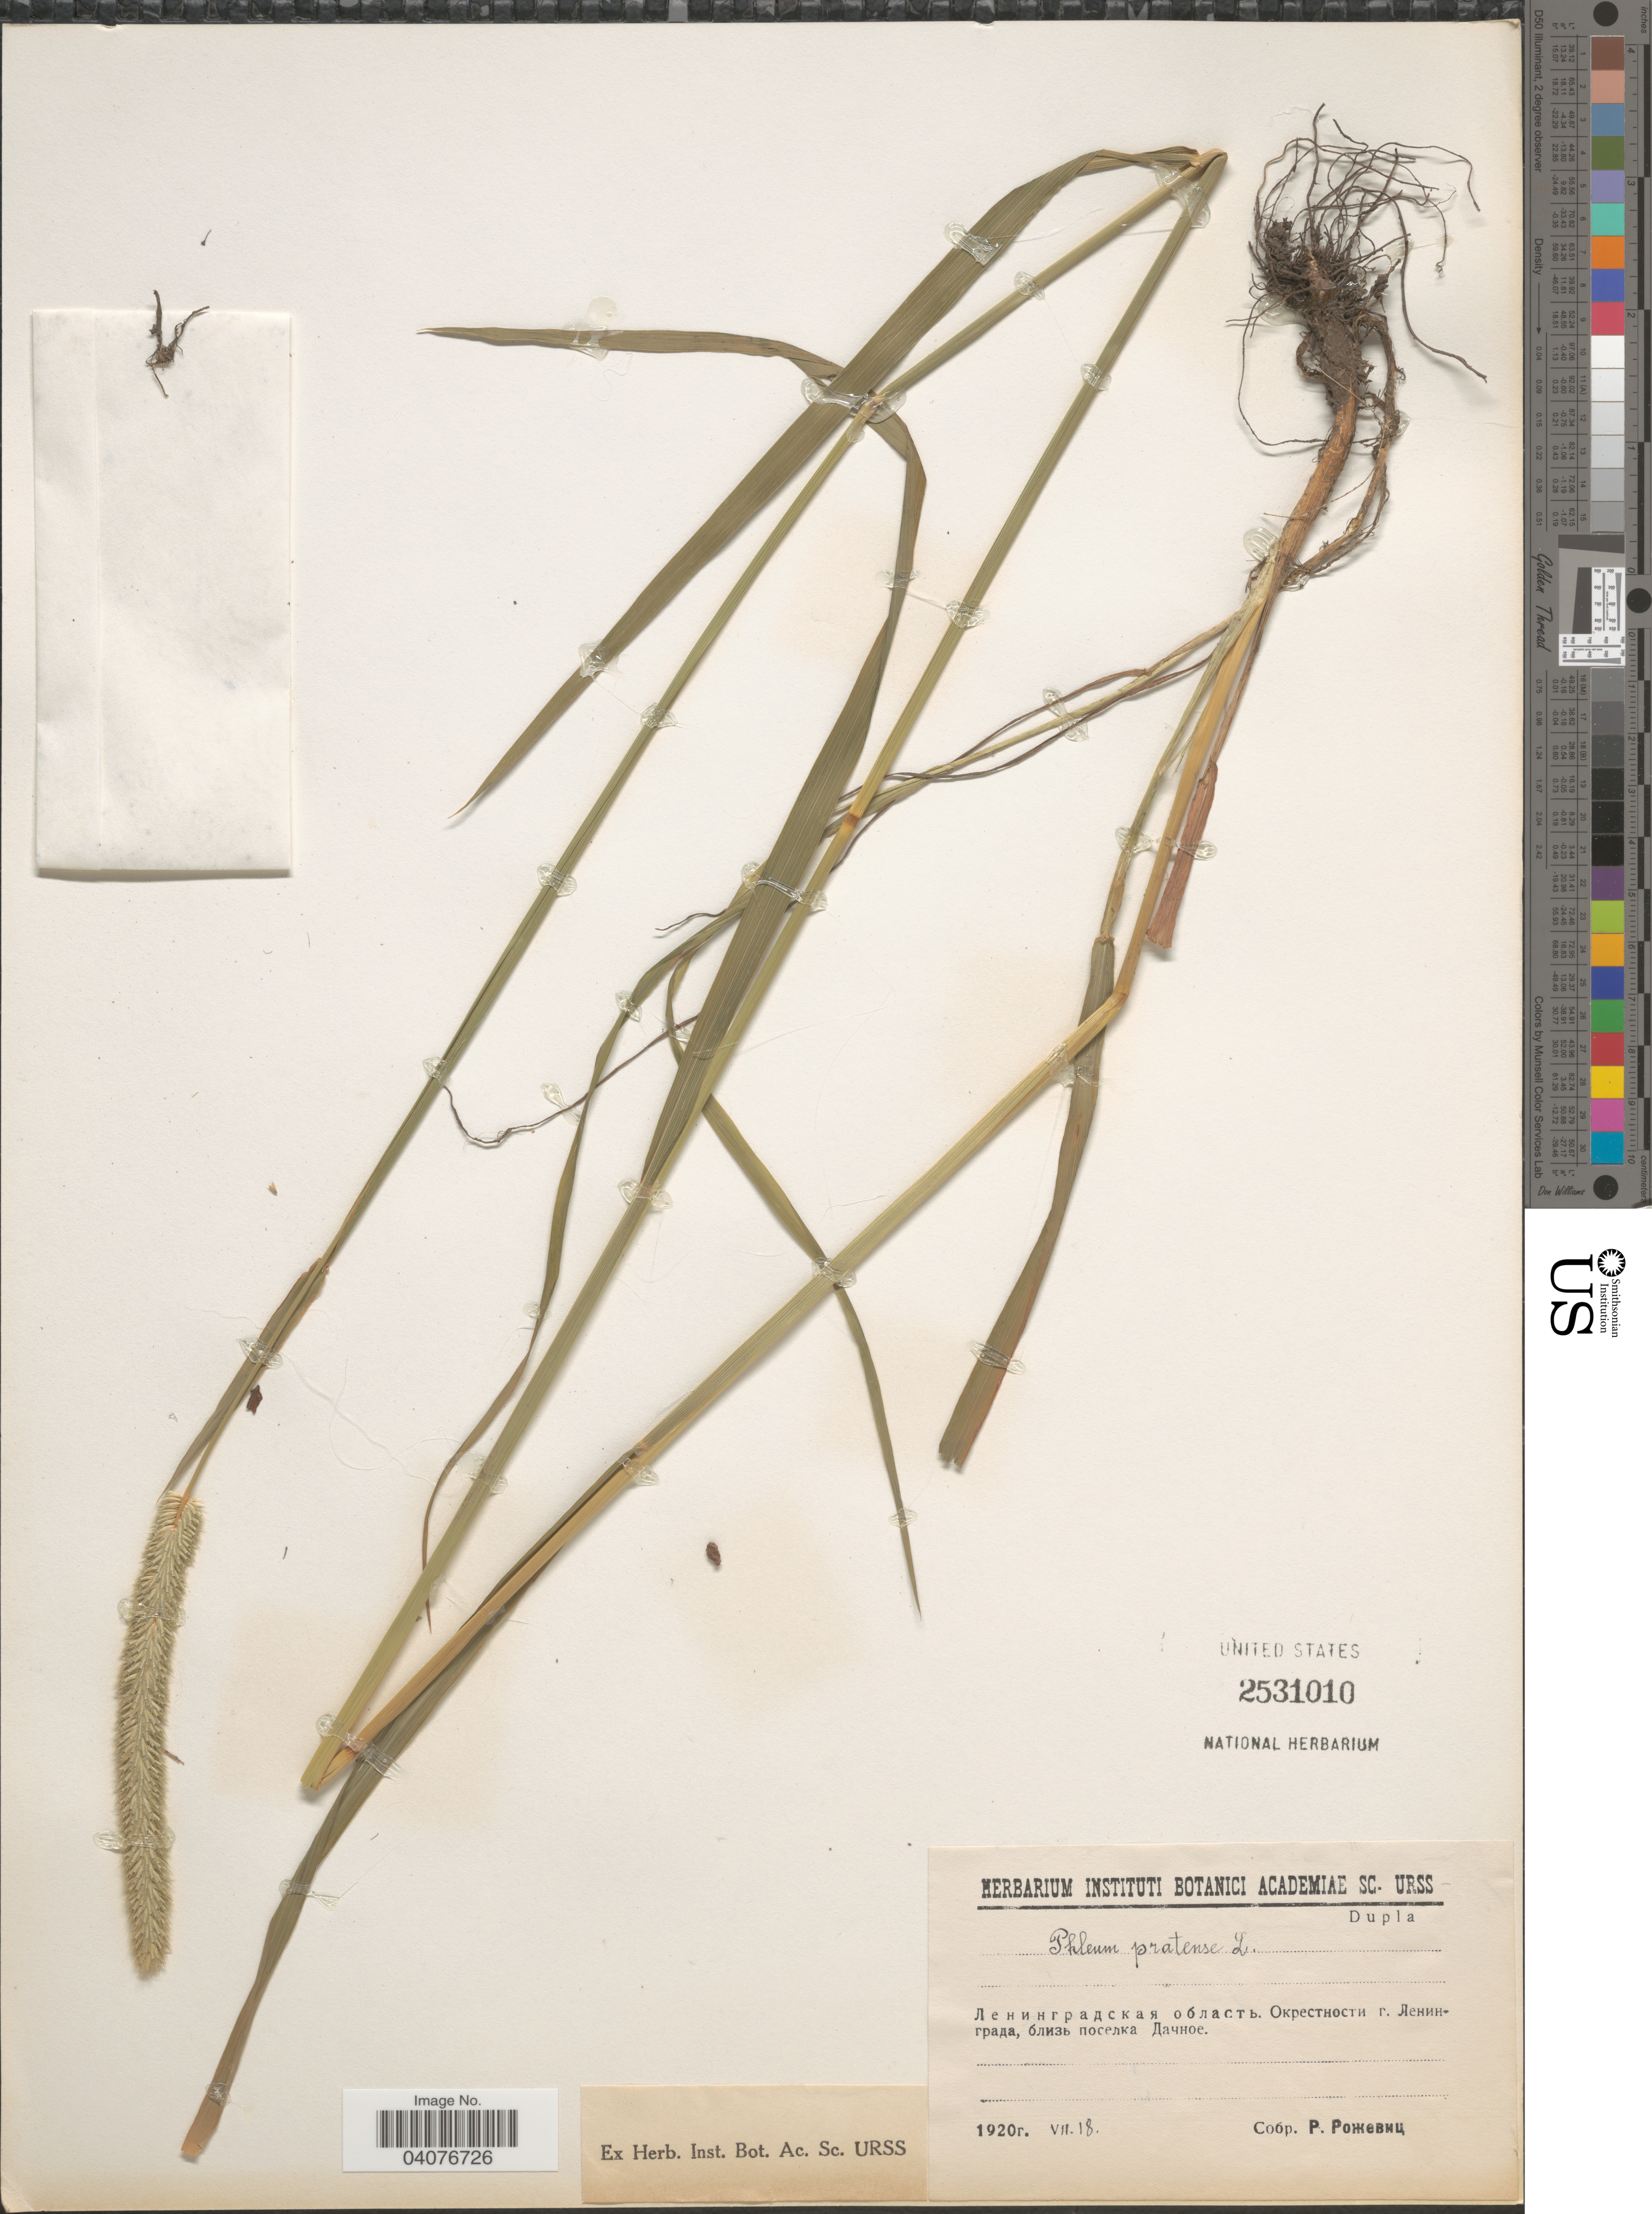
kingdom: Plantae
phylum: Tracheophyta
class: Liliopsida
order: Poales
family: Poaceae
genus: Phleum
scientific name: Phleum pratense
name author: L.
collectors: R. Rozhevits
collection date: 1920-07-18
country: Russian Federation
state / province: Leningrad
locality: Vicinity of St. Petersburg, village Dachnoye.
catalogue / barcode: US 2531010